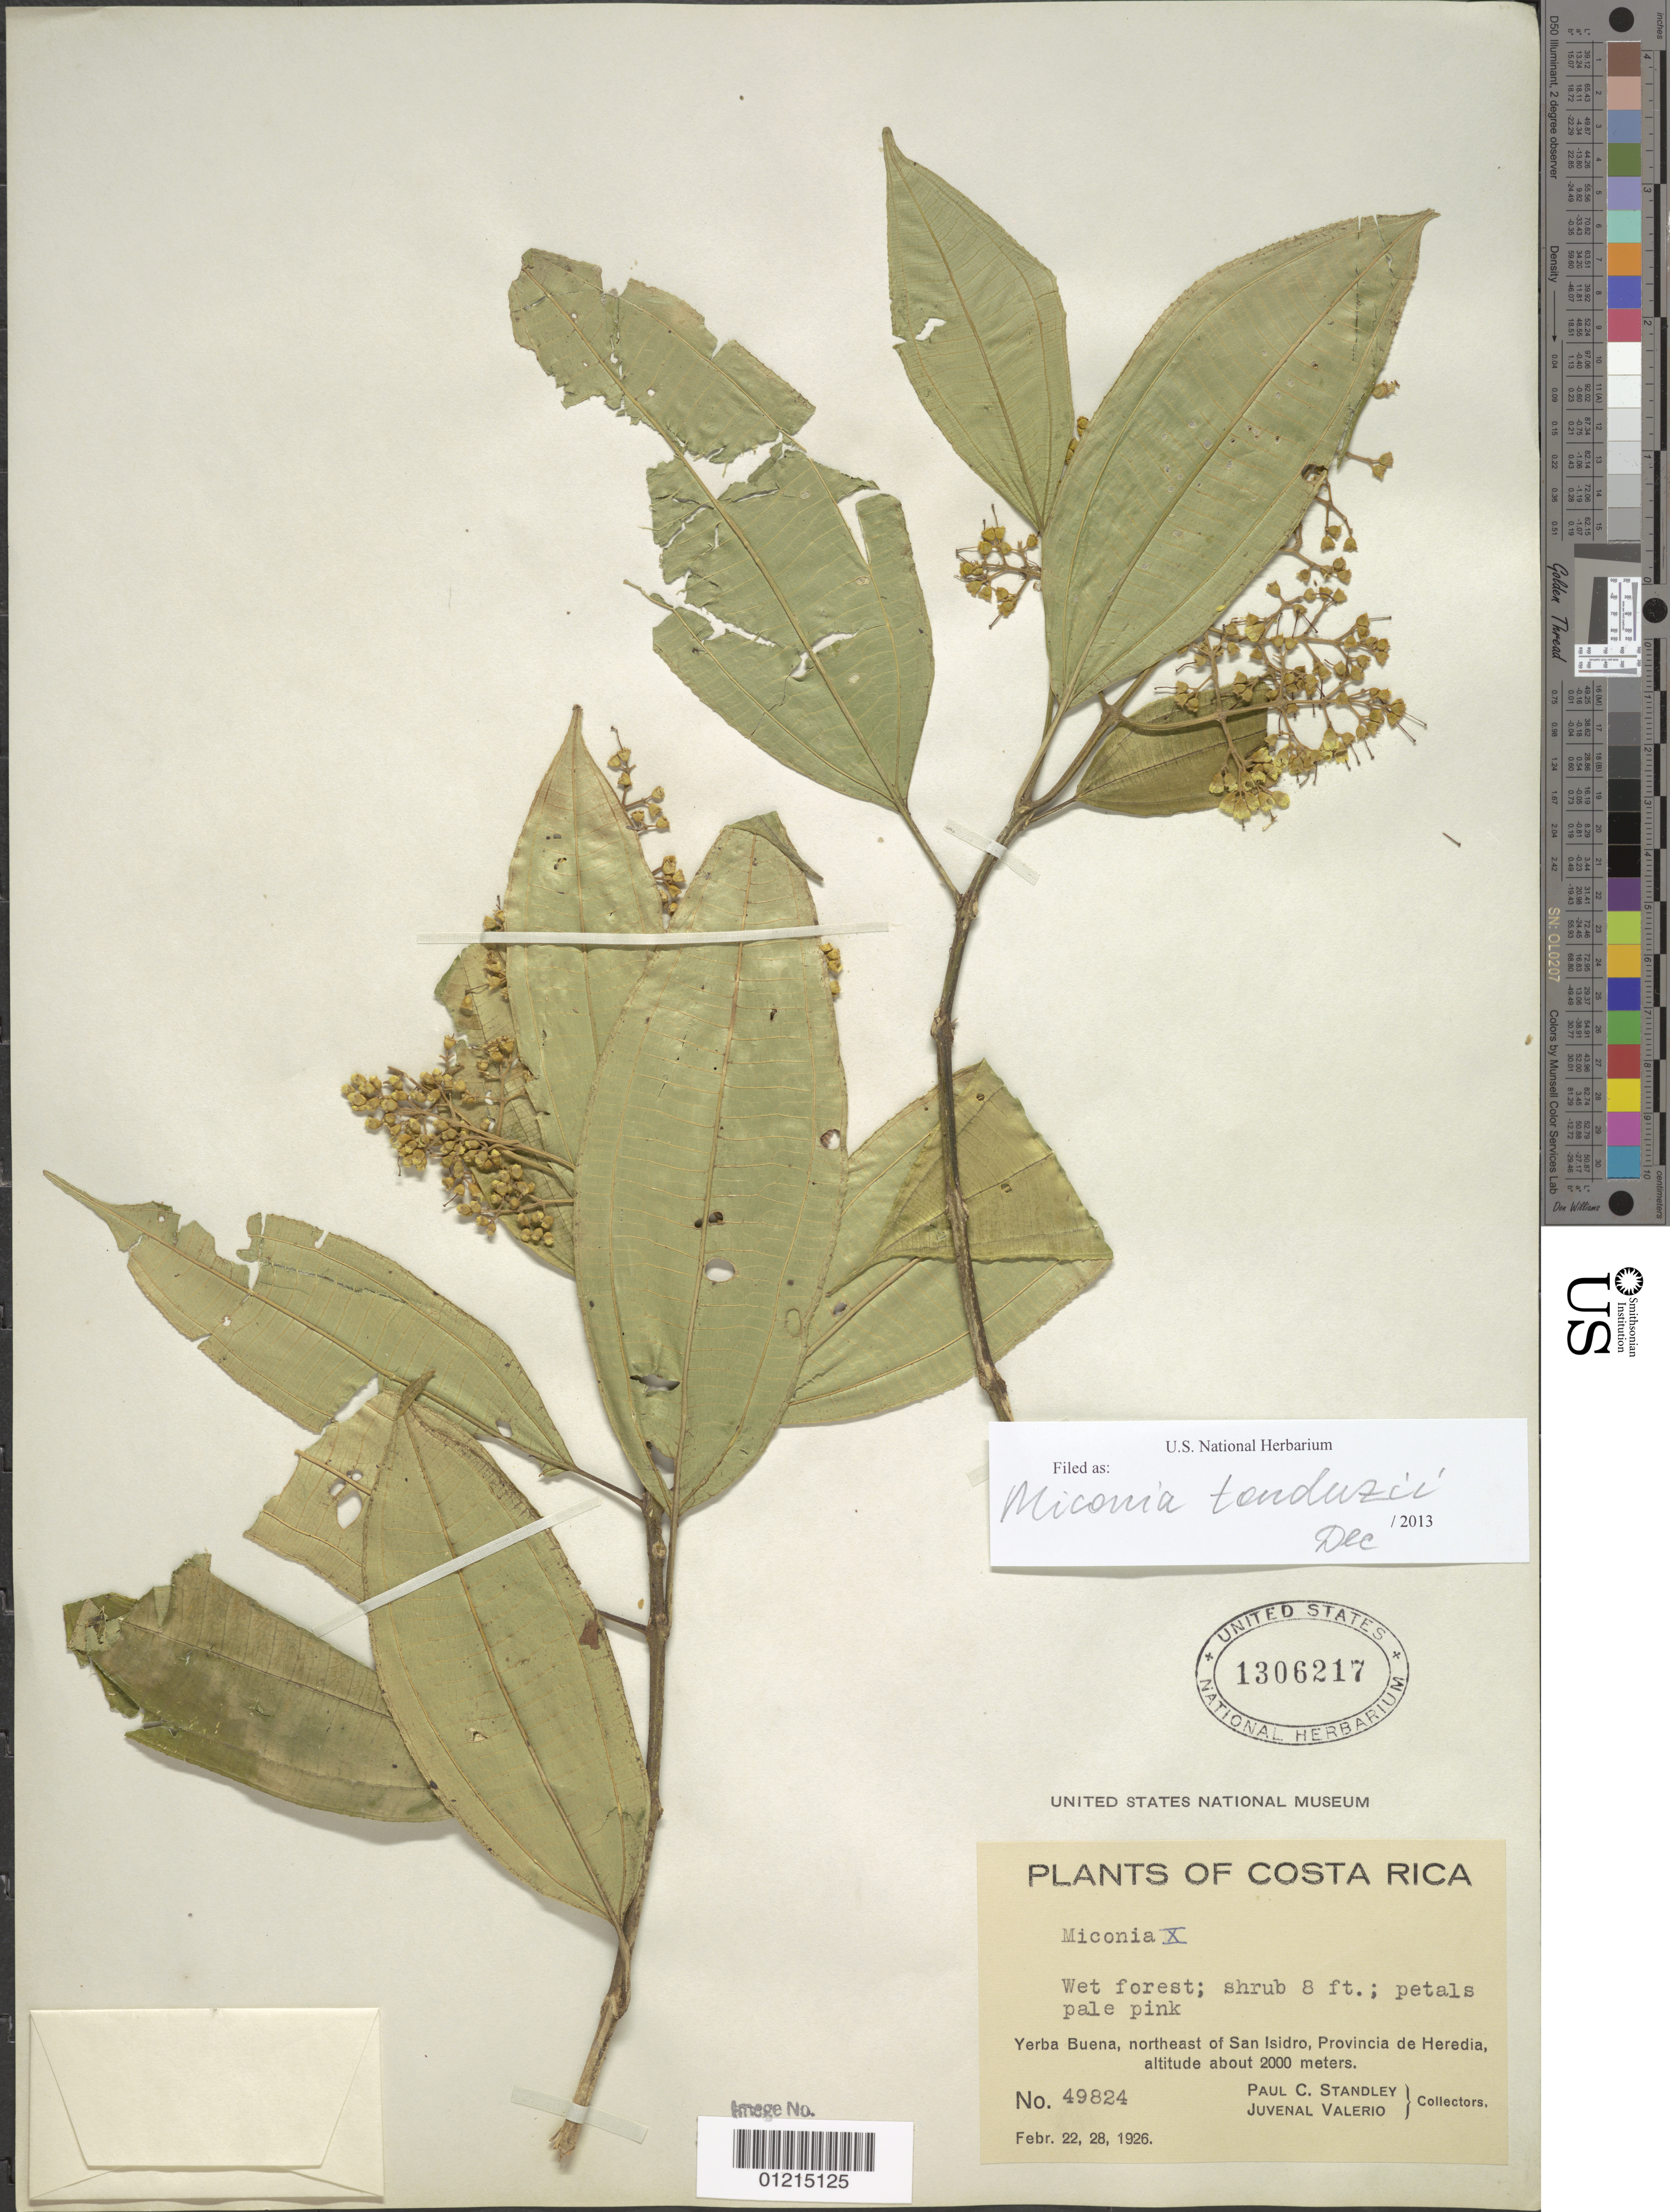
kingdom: Plantae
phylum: Tracheophyta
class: Magnoliopsida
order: Myrtales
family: Melastomataceae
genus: Miconia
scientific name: Miconia tonduzii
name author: Cogn. in A. DC.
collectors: P. C. Standley & M. Valerio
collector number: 49824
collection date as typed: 22 Feb 1926 and 28 Feb 1926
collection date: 1926-02-22,1926-02-28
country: Costa Rica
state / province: Heredia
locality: Yerba Buena, NE of San Isidro.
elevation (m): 2000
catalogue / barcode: US 1306217